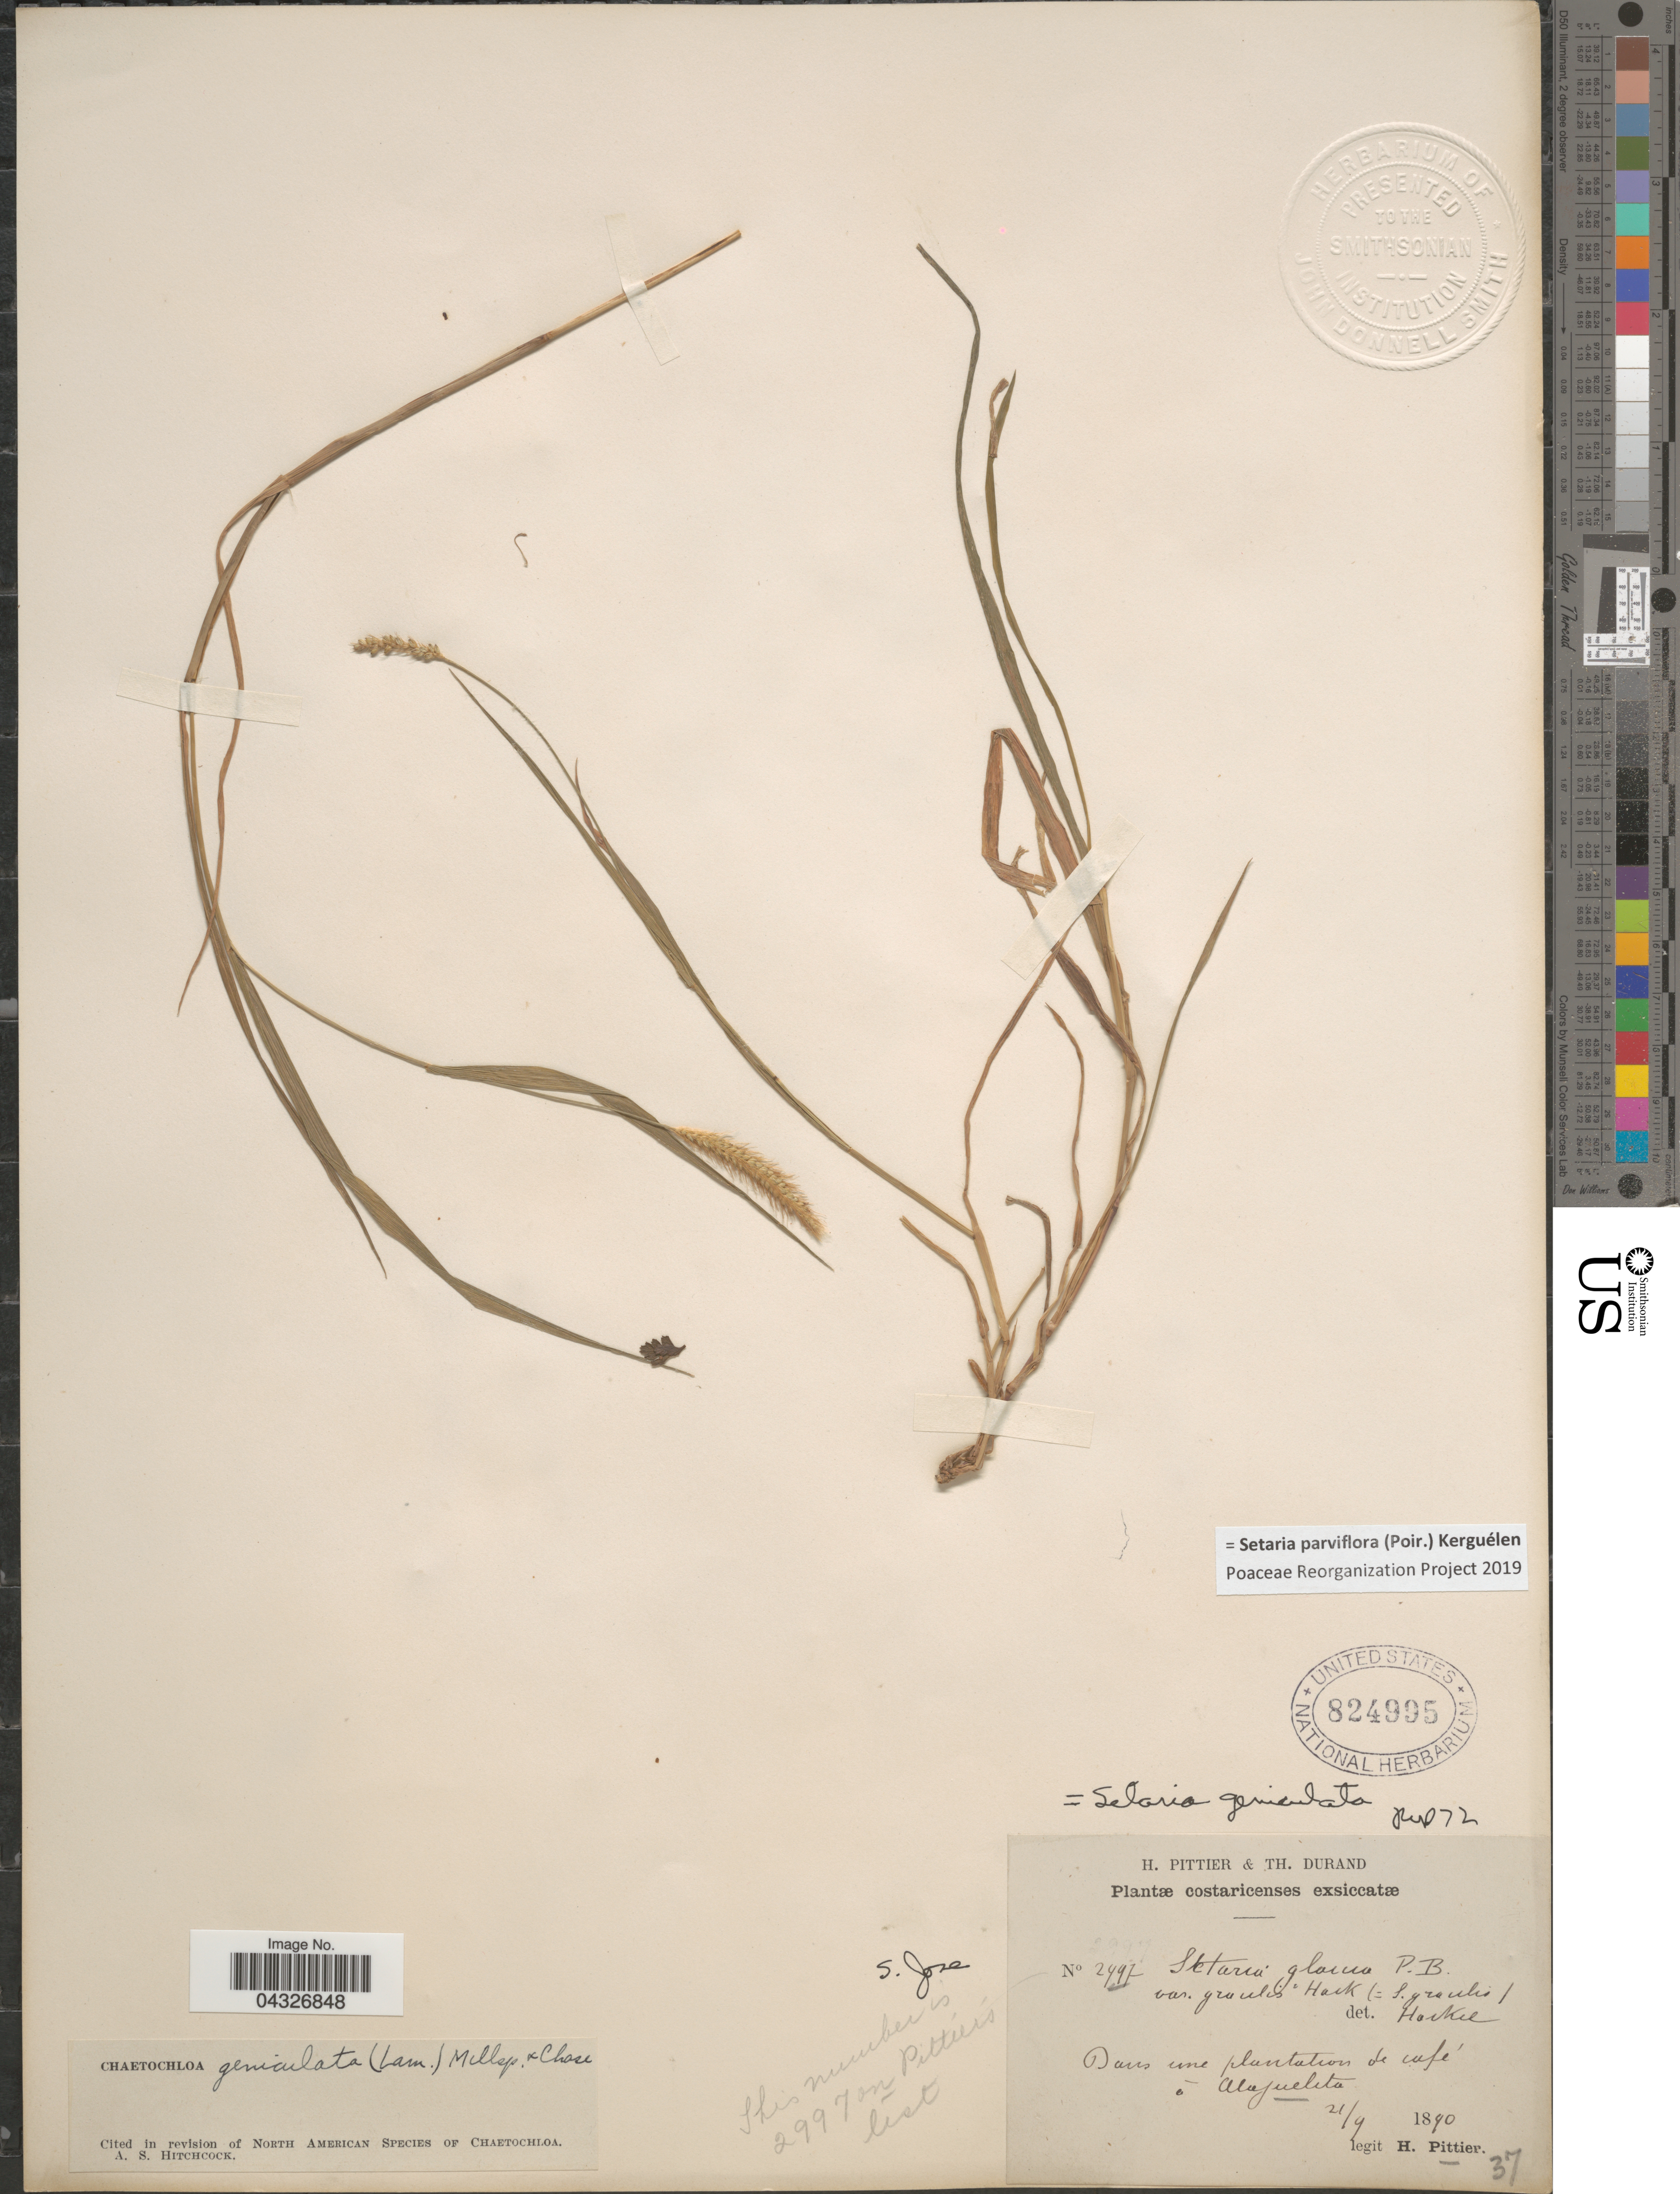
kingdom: Plantae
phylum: Tracheophyta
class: Liliopsida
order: Poales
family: Poaceae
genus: Setaria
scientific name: Setaria parviflora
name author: (Poir.) Kerguélen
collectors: H. F. Pittier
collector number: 2997*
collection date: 1840-09-21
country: Costa Rica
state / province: San José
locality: Dans une plantation de café à Alajuelita.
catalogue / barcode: US 824995